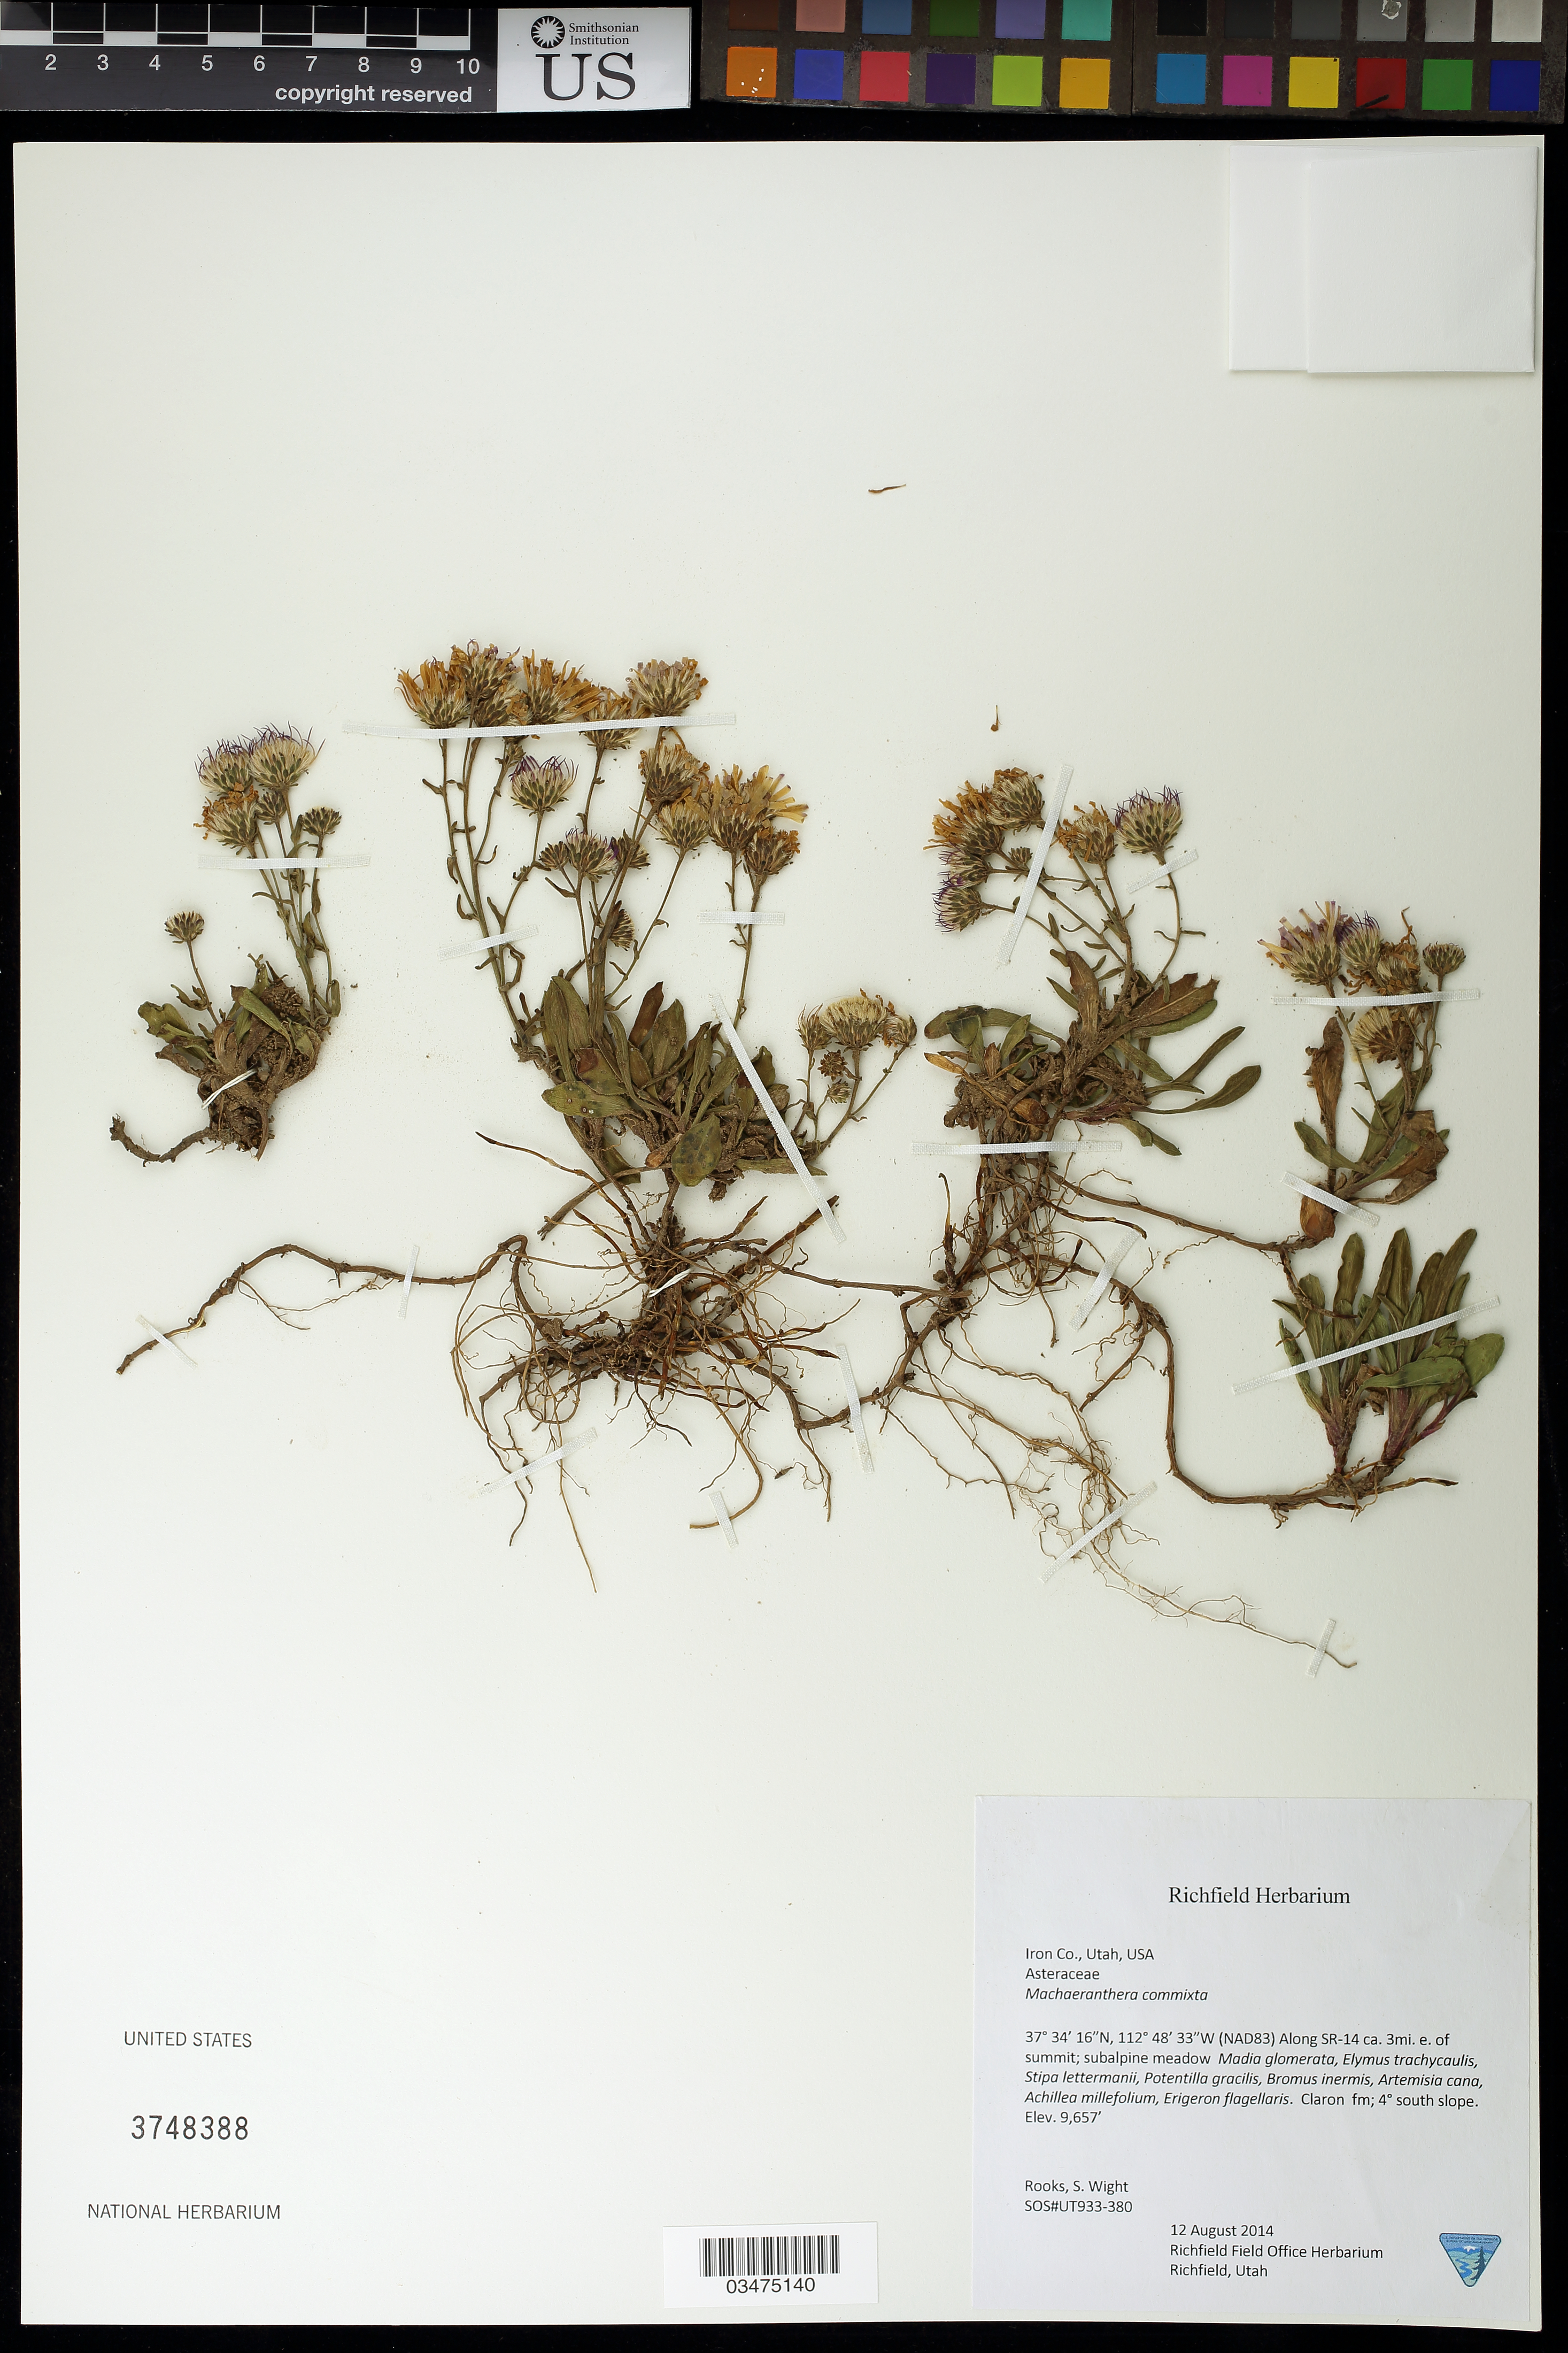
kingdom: Plantae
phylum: Tracheophyta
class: Magnoliopsida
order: Asterales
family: Asteraceae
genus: Machaeranthera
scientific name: Machaeranthera commixta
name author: Greene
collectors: -. Rooks & S. Wight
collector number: UT933-380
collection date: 2014-08-12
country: United States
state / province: Utah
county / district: Iron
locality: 3 mi. E of summit, along SR-14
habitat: Claron fm. Subalpine meadow.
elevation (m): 2943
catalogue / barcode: US 3748388